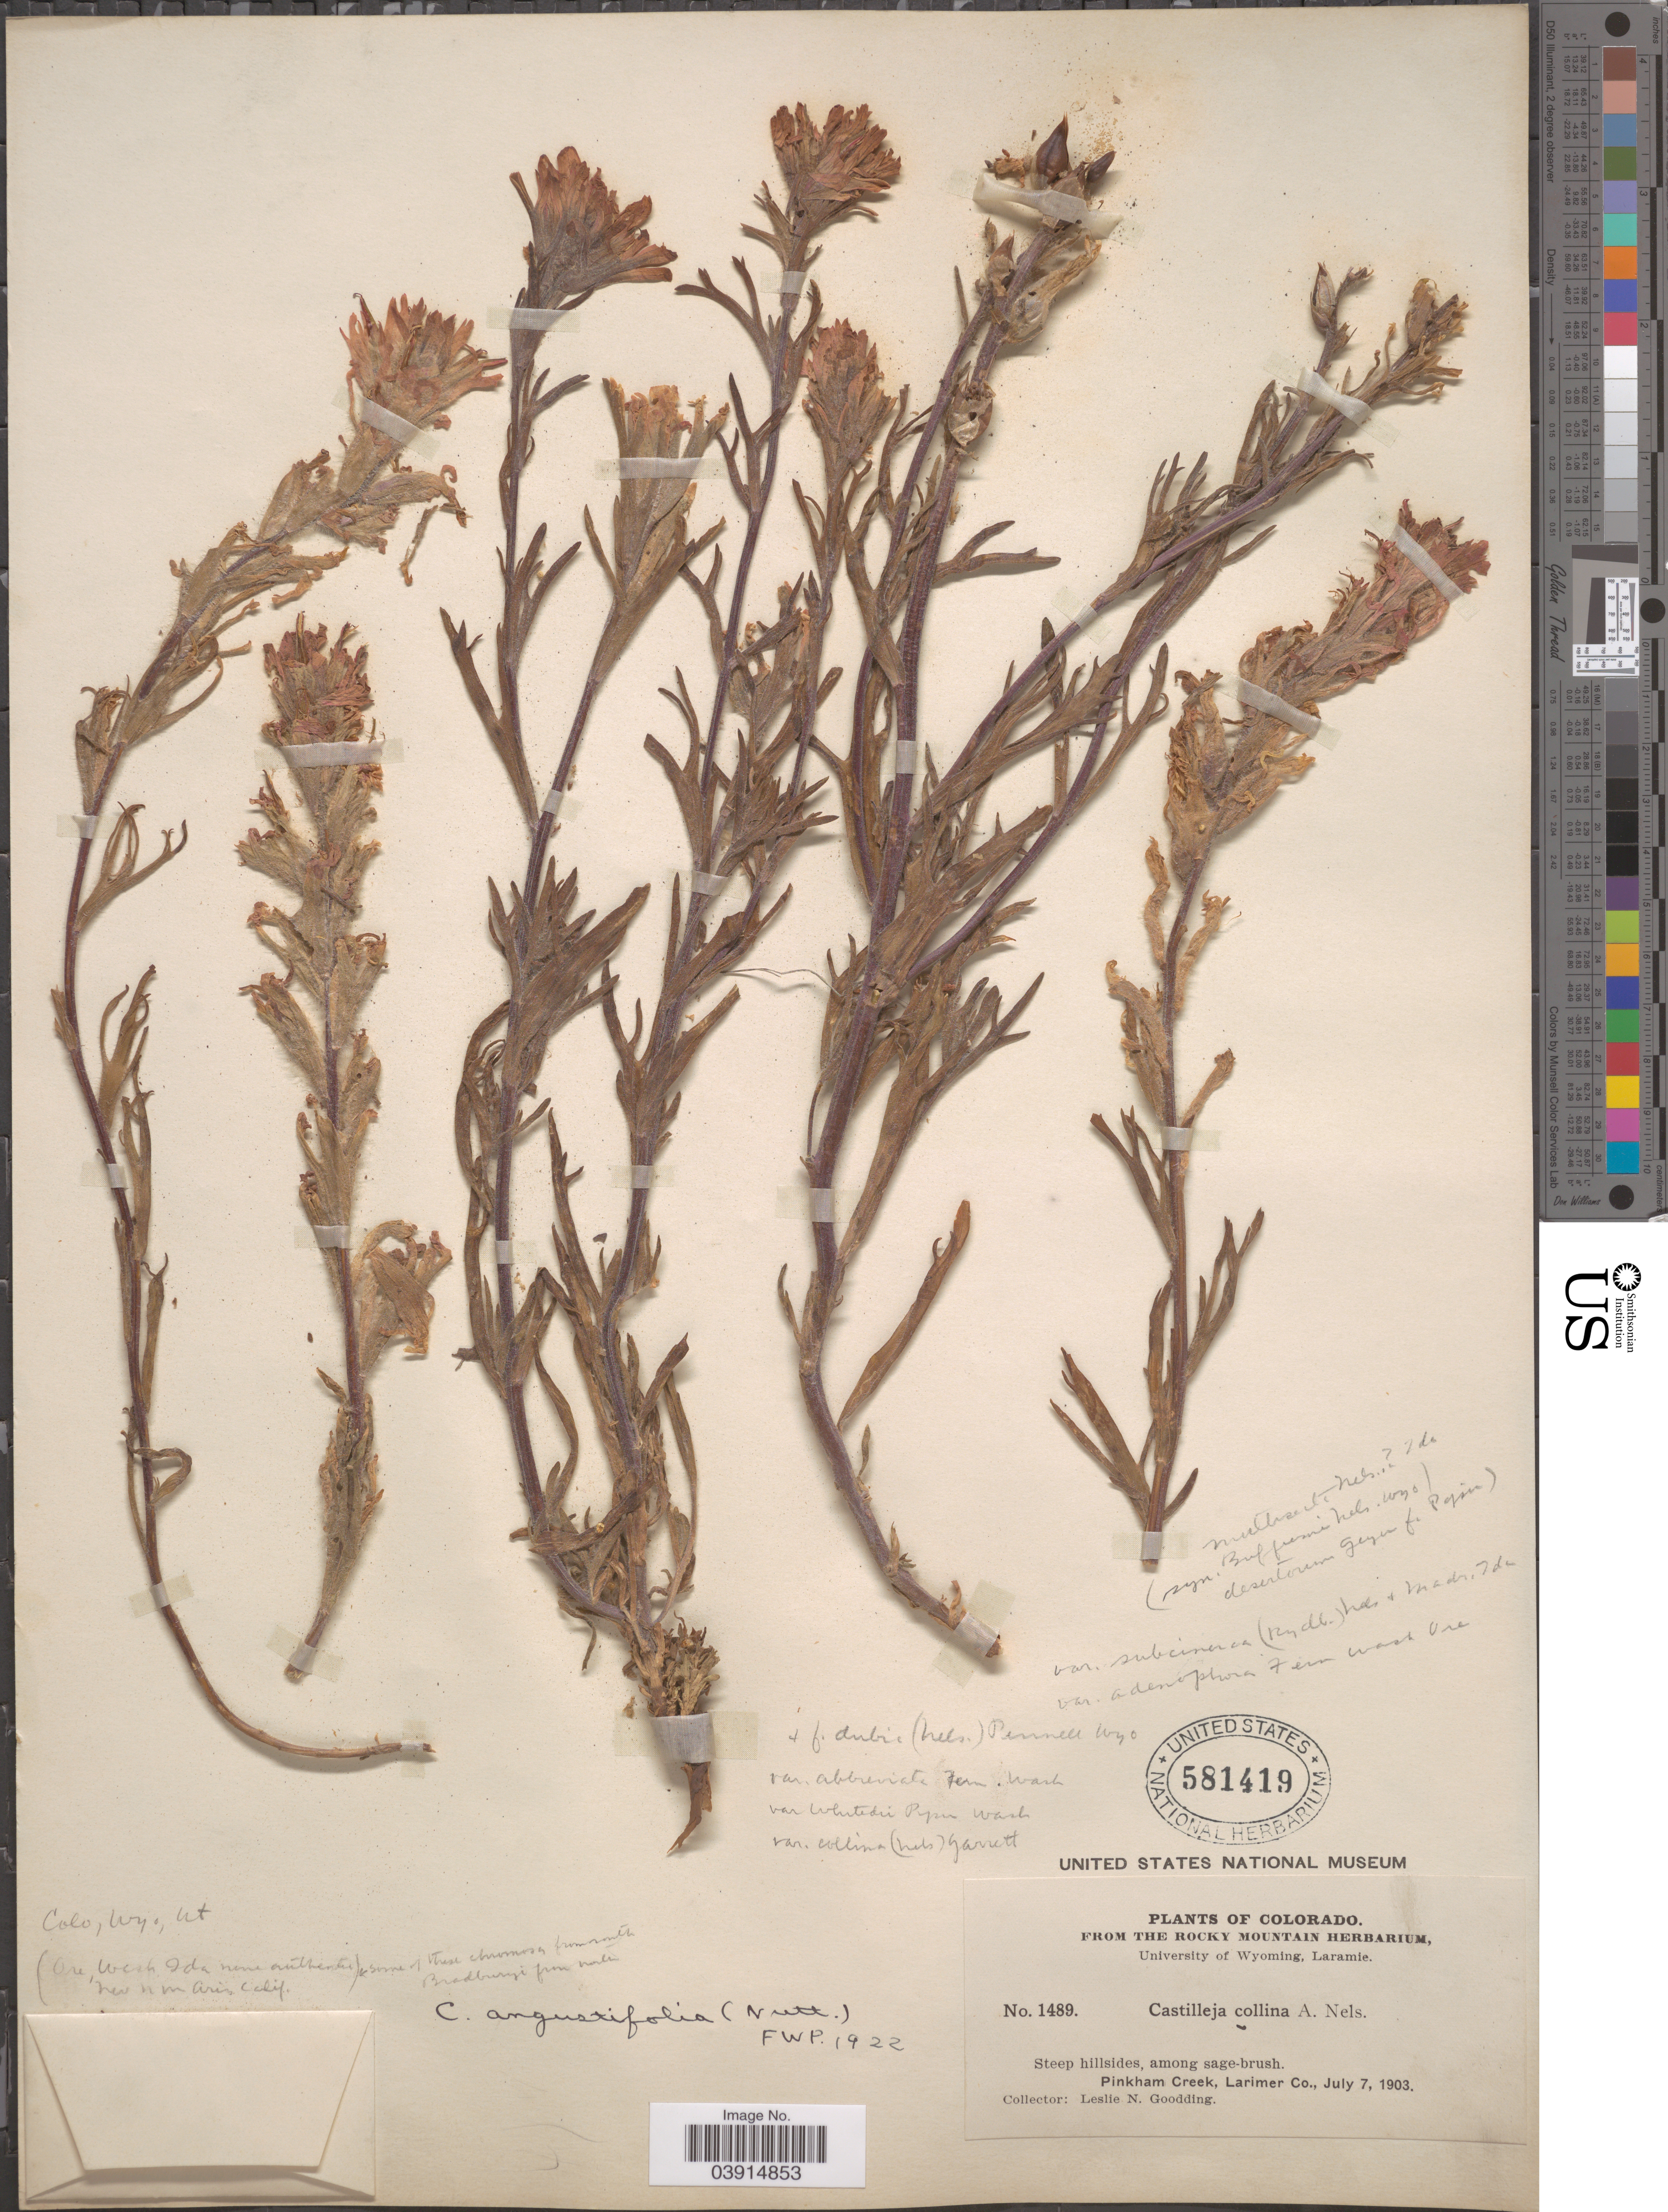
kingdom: Plantae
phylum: Tracheophyta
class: Magnoliopsida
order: Lamiales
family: Orobanchaceae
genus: Castilleja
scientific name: Castilleja sp.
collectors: L. N. Goodding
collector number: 1489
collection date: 1903-07-07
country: United States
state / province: Colorado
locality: Steep hillsides, among sage-brush. Pinkham Creek, Larimer Co.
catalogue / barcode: US 581419